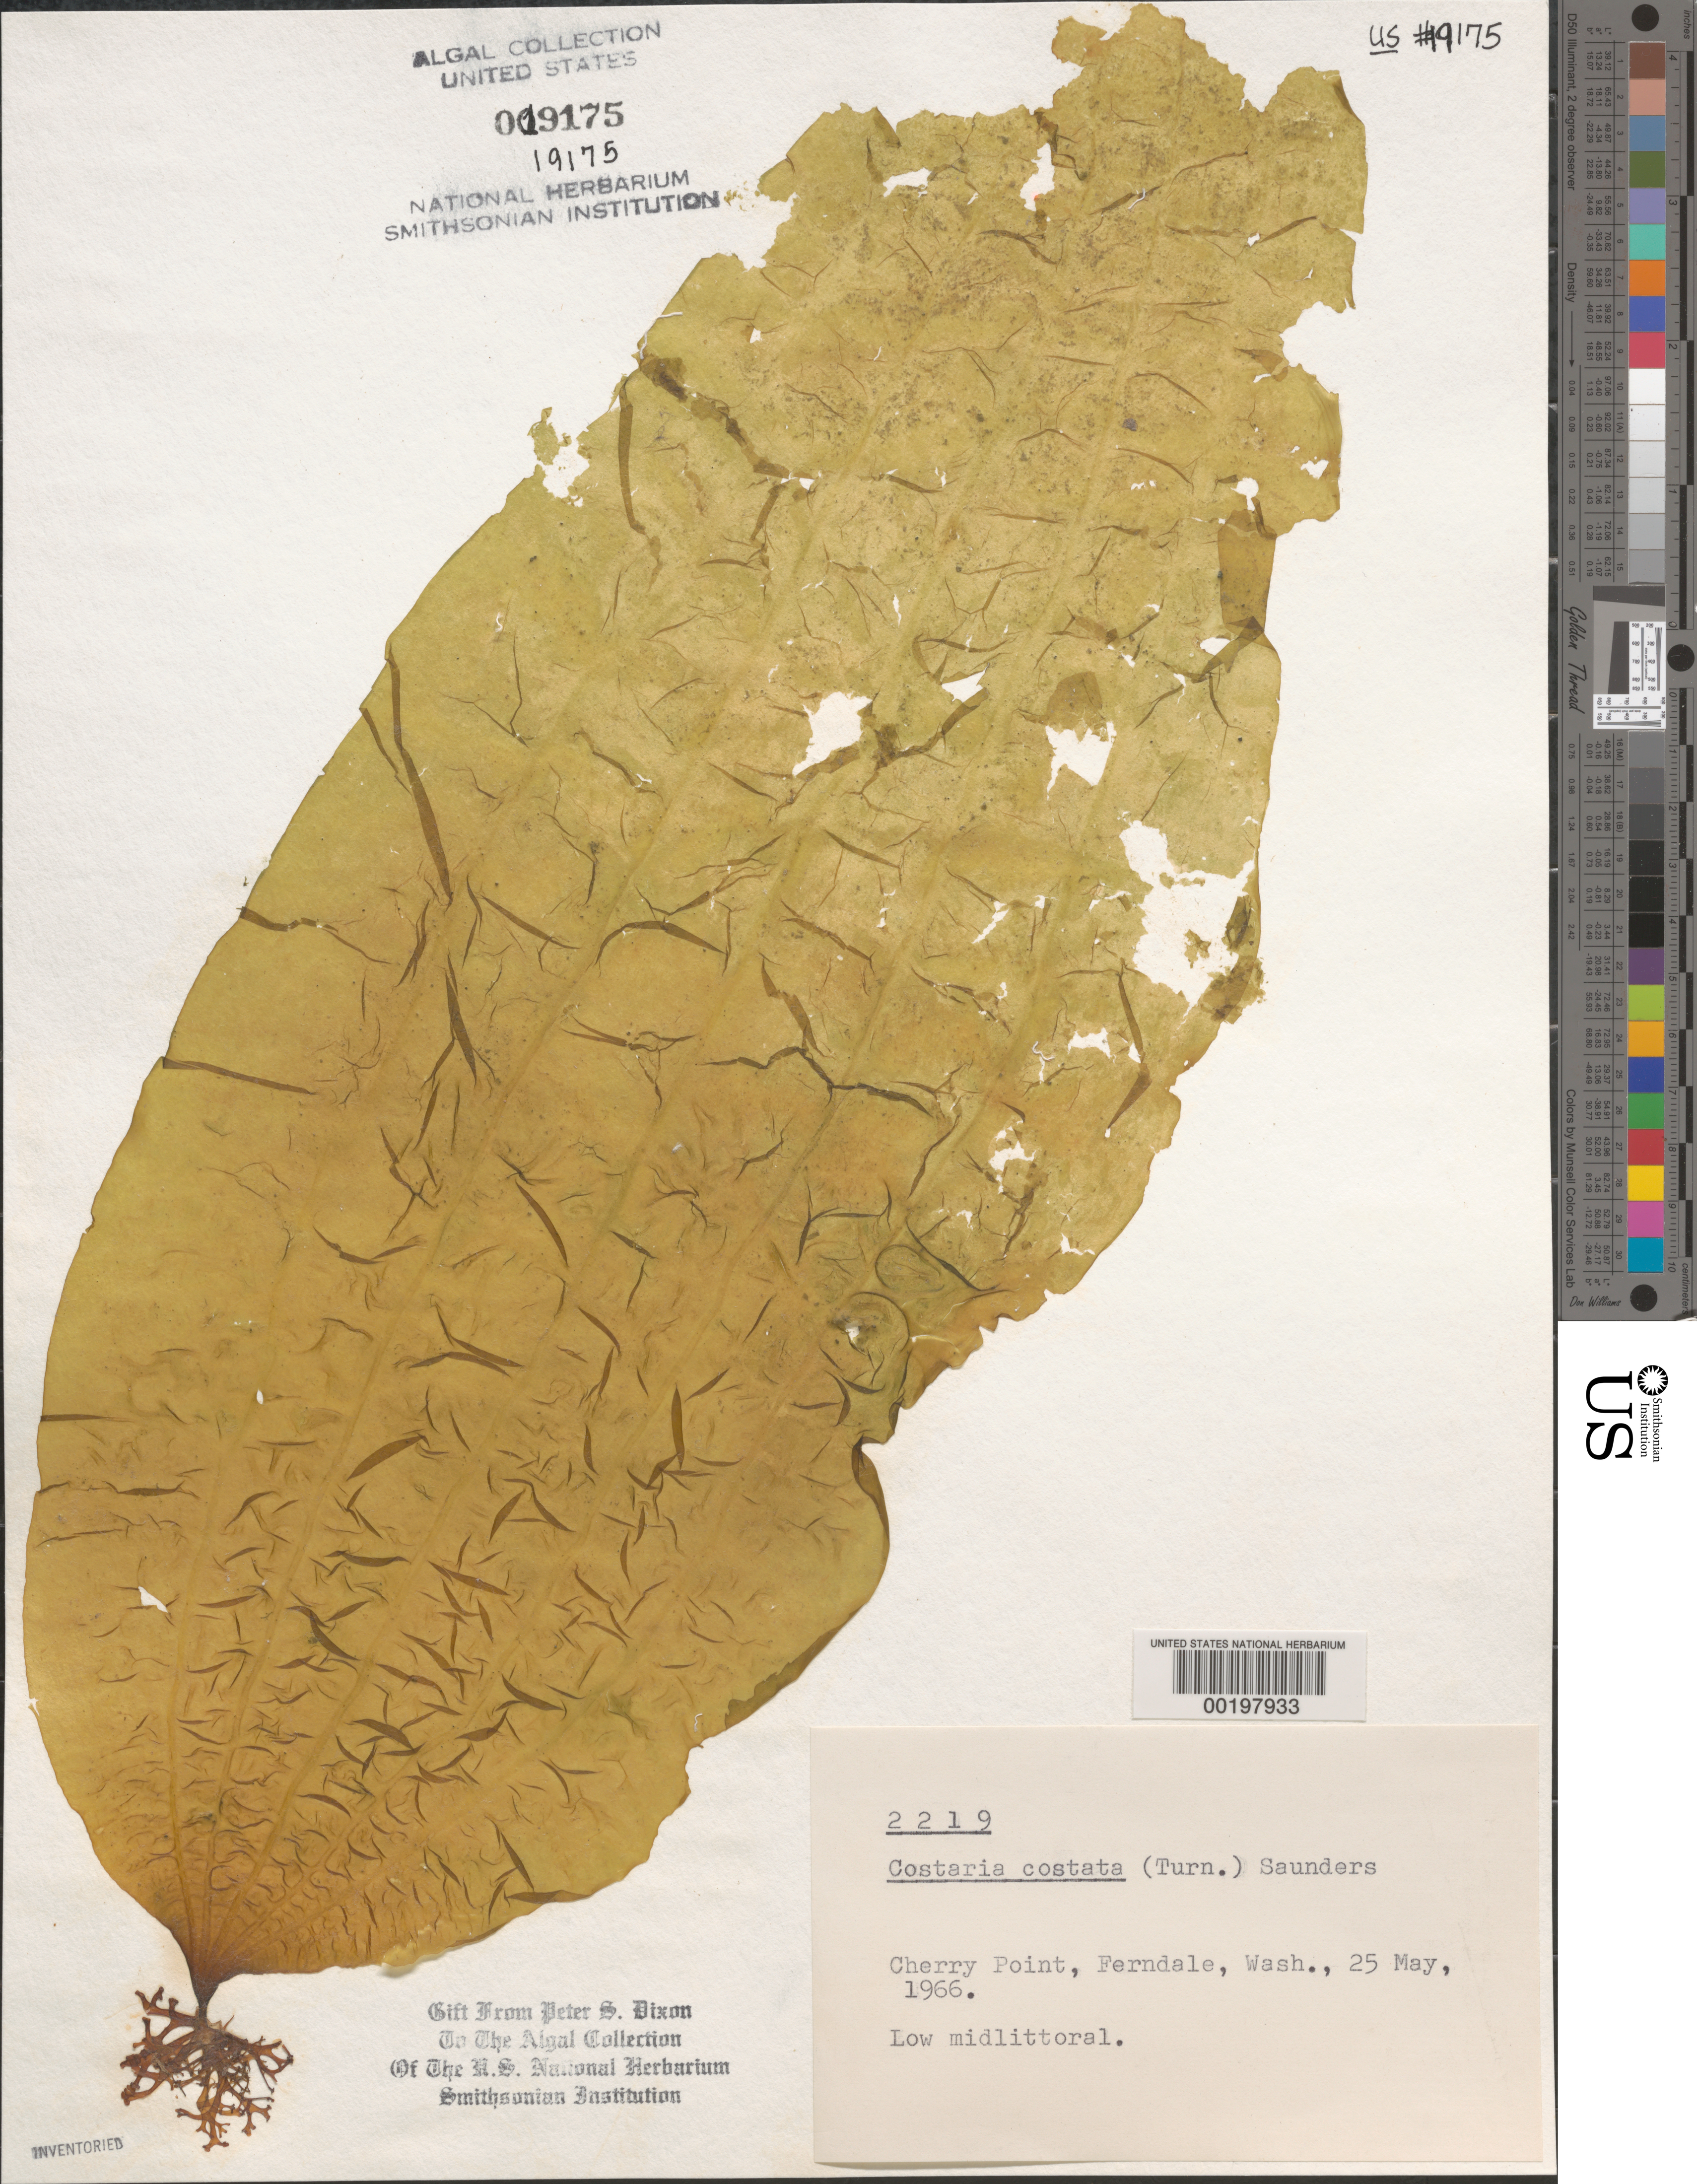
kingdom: Chromista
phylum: Ochrophyta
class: Phaeophyceae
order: Laminariales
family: Costariaceae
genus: Costaria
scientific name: Costaria costata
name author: (C. Agardh) D.A. Saunders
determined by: Dixon, P. S.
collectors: P. S. Dixon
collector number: PSD 2219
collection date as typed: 25 May 1966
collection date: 1966-05-25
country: United States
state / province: Washington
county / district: Whatcom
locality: Ferndale, Cherry Point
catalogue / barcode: US 19175